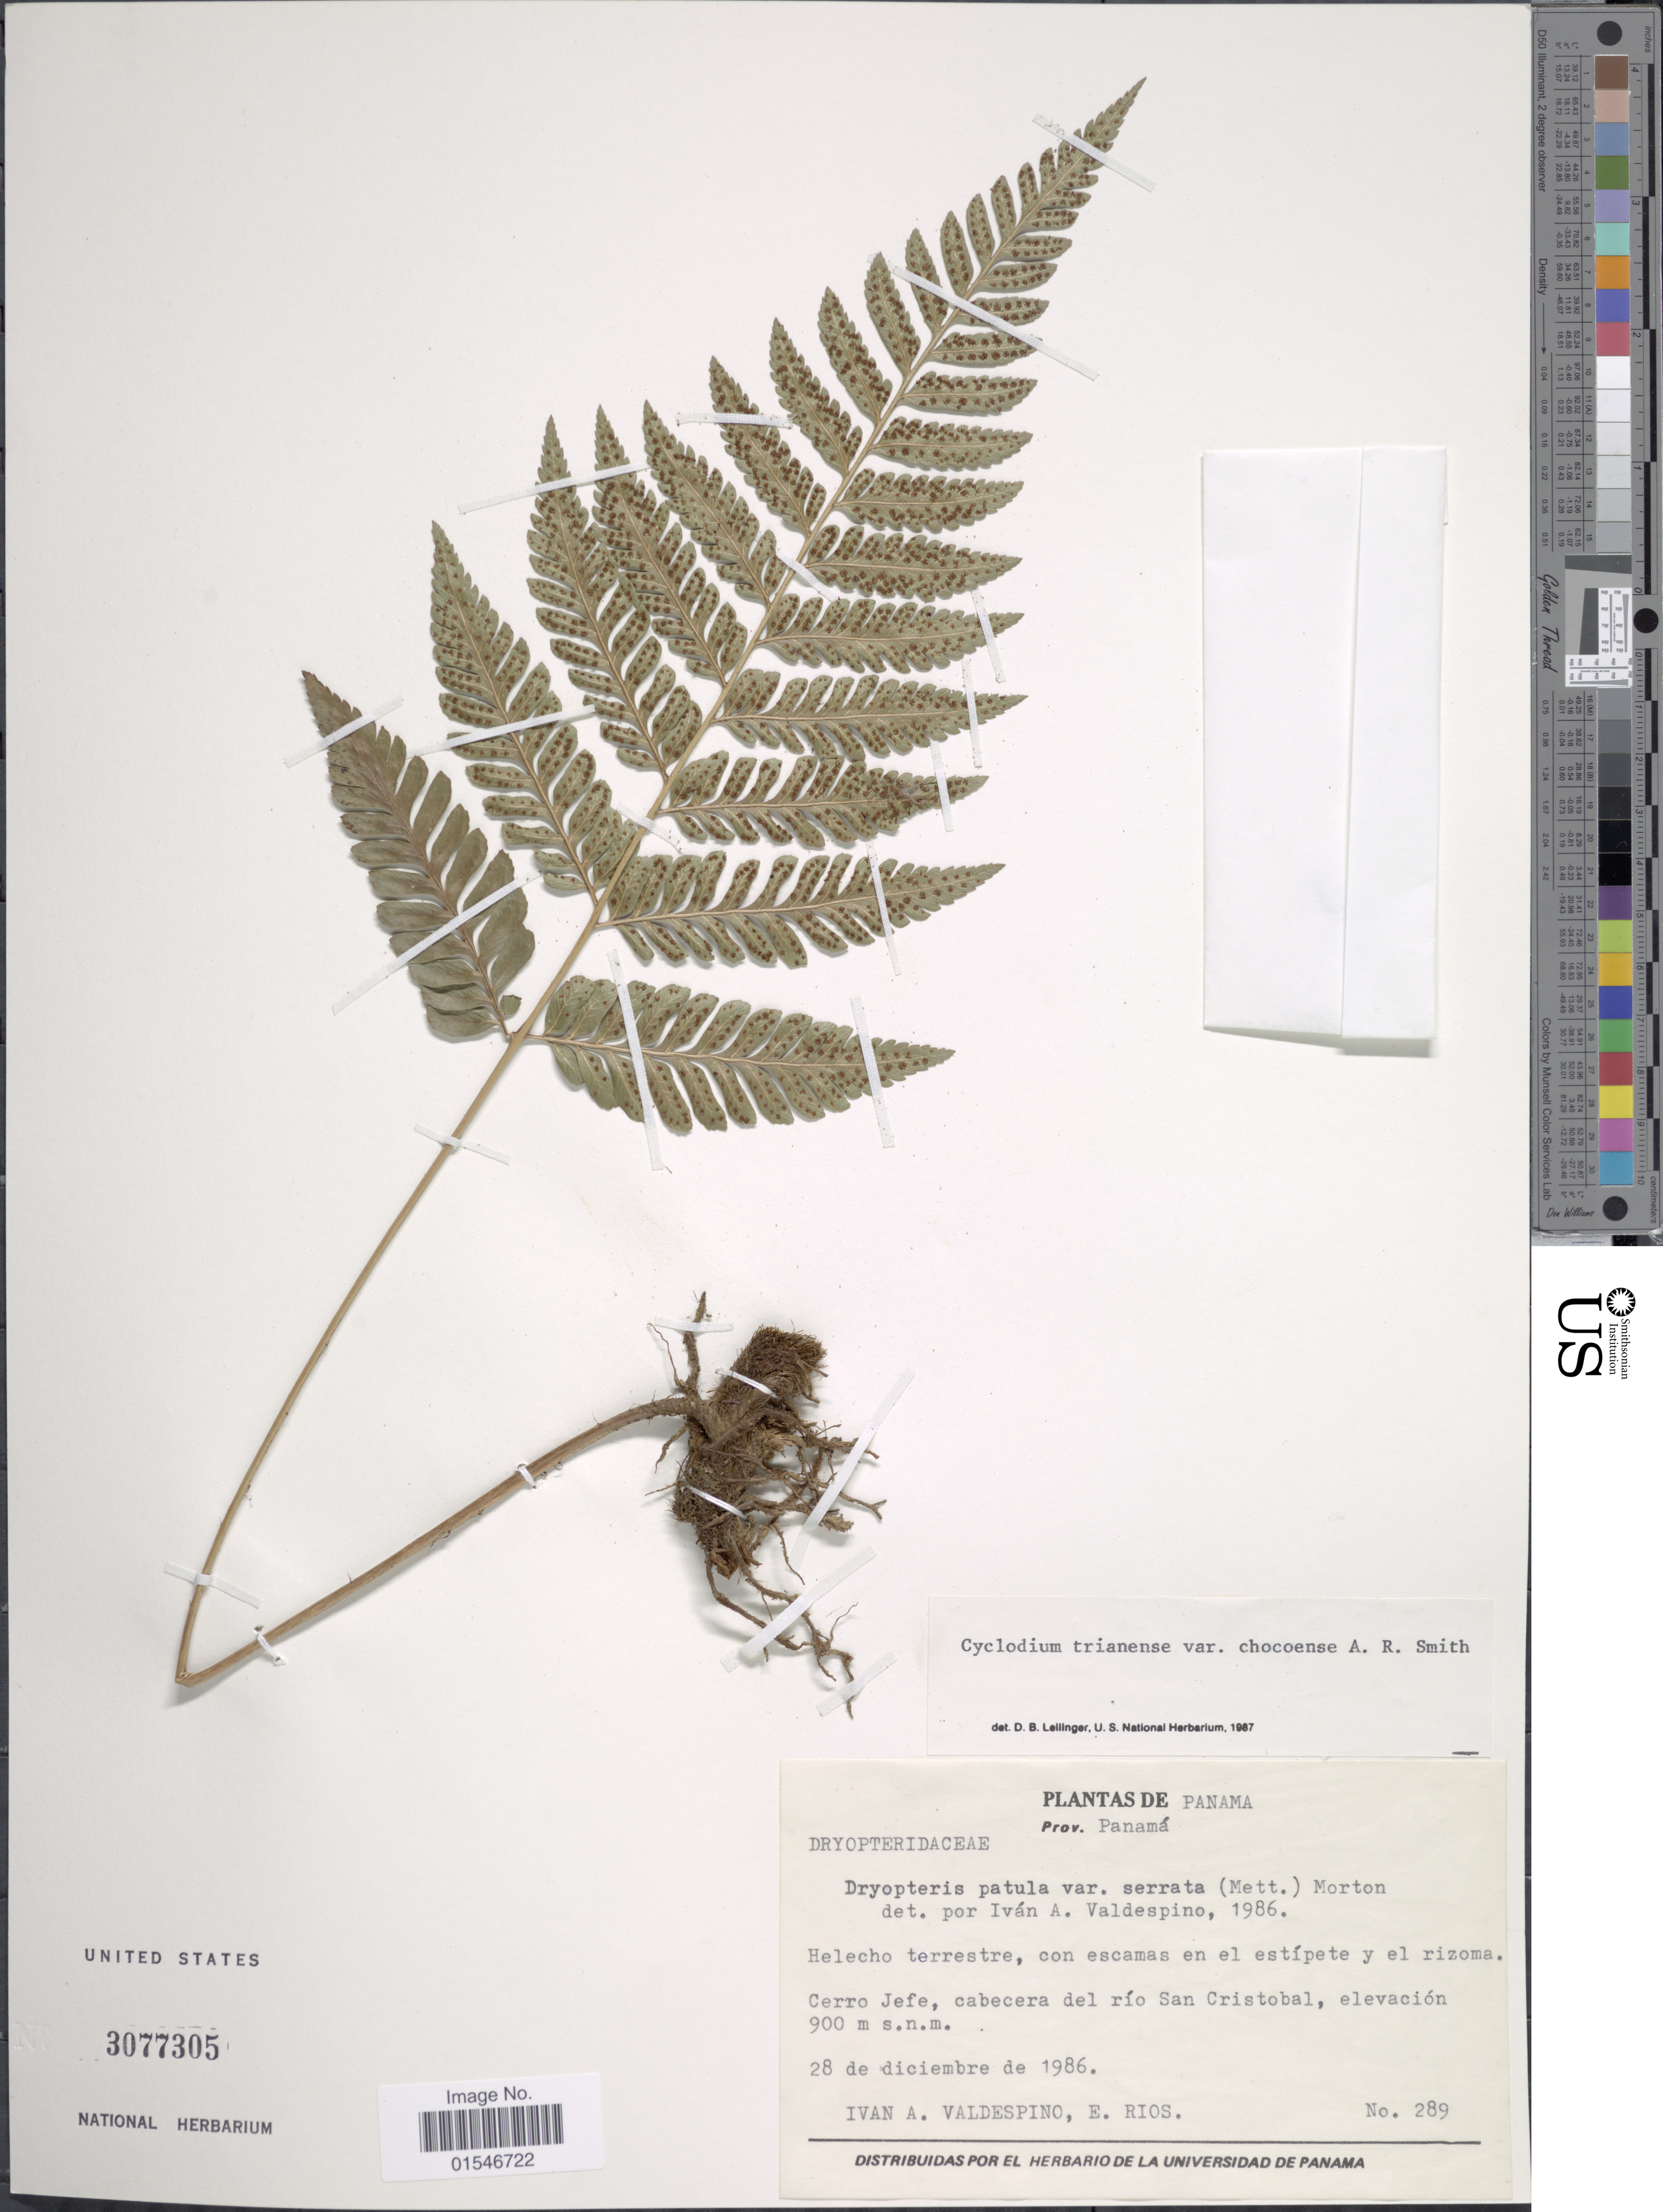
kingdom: Plantae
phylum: Tracheophyta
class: Polypodiopsida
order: Polypodiales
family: Dryopteridaceae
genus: Cyclodium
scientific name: Cyclodium trianae var. chocoense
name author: A.R. Sm.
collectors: I. A. Valdespino & E. Rios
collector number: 289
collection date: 1986-12-28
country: Panama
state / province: Panamá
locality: Cerro Jefe, cabecera del río San Cristobal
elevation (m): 900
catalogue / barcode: US 3077305